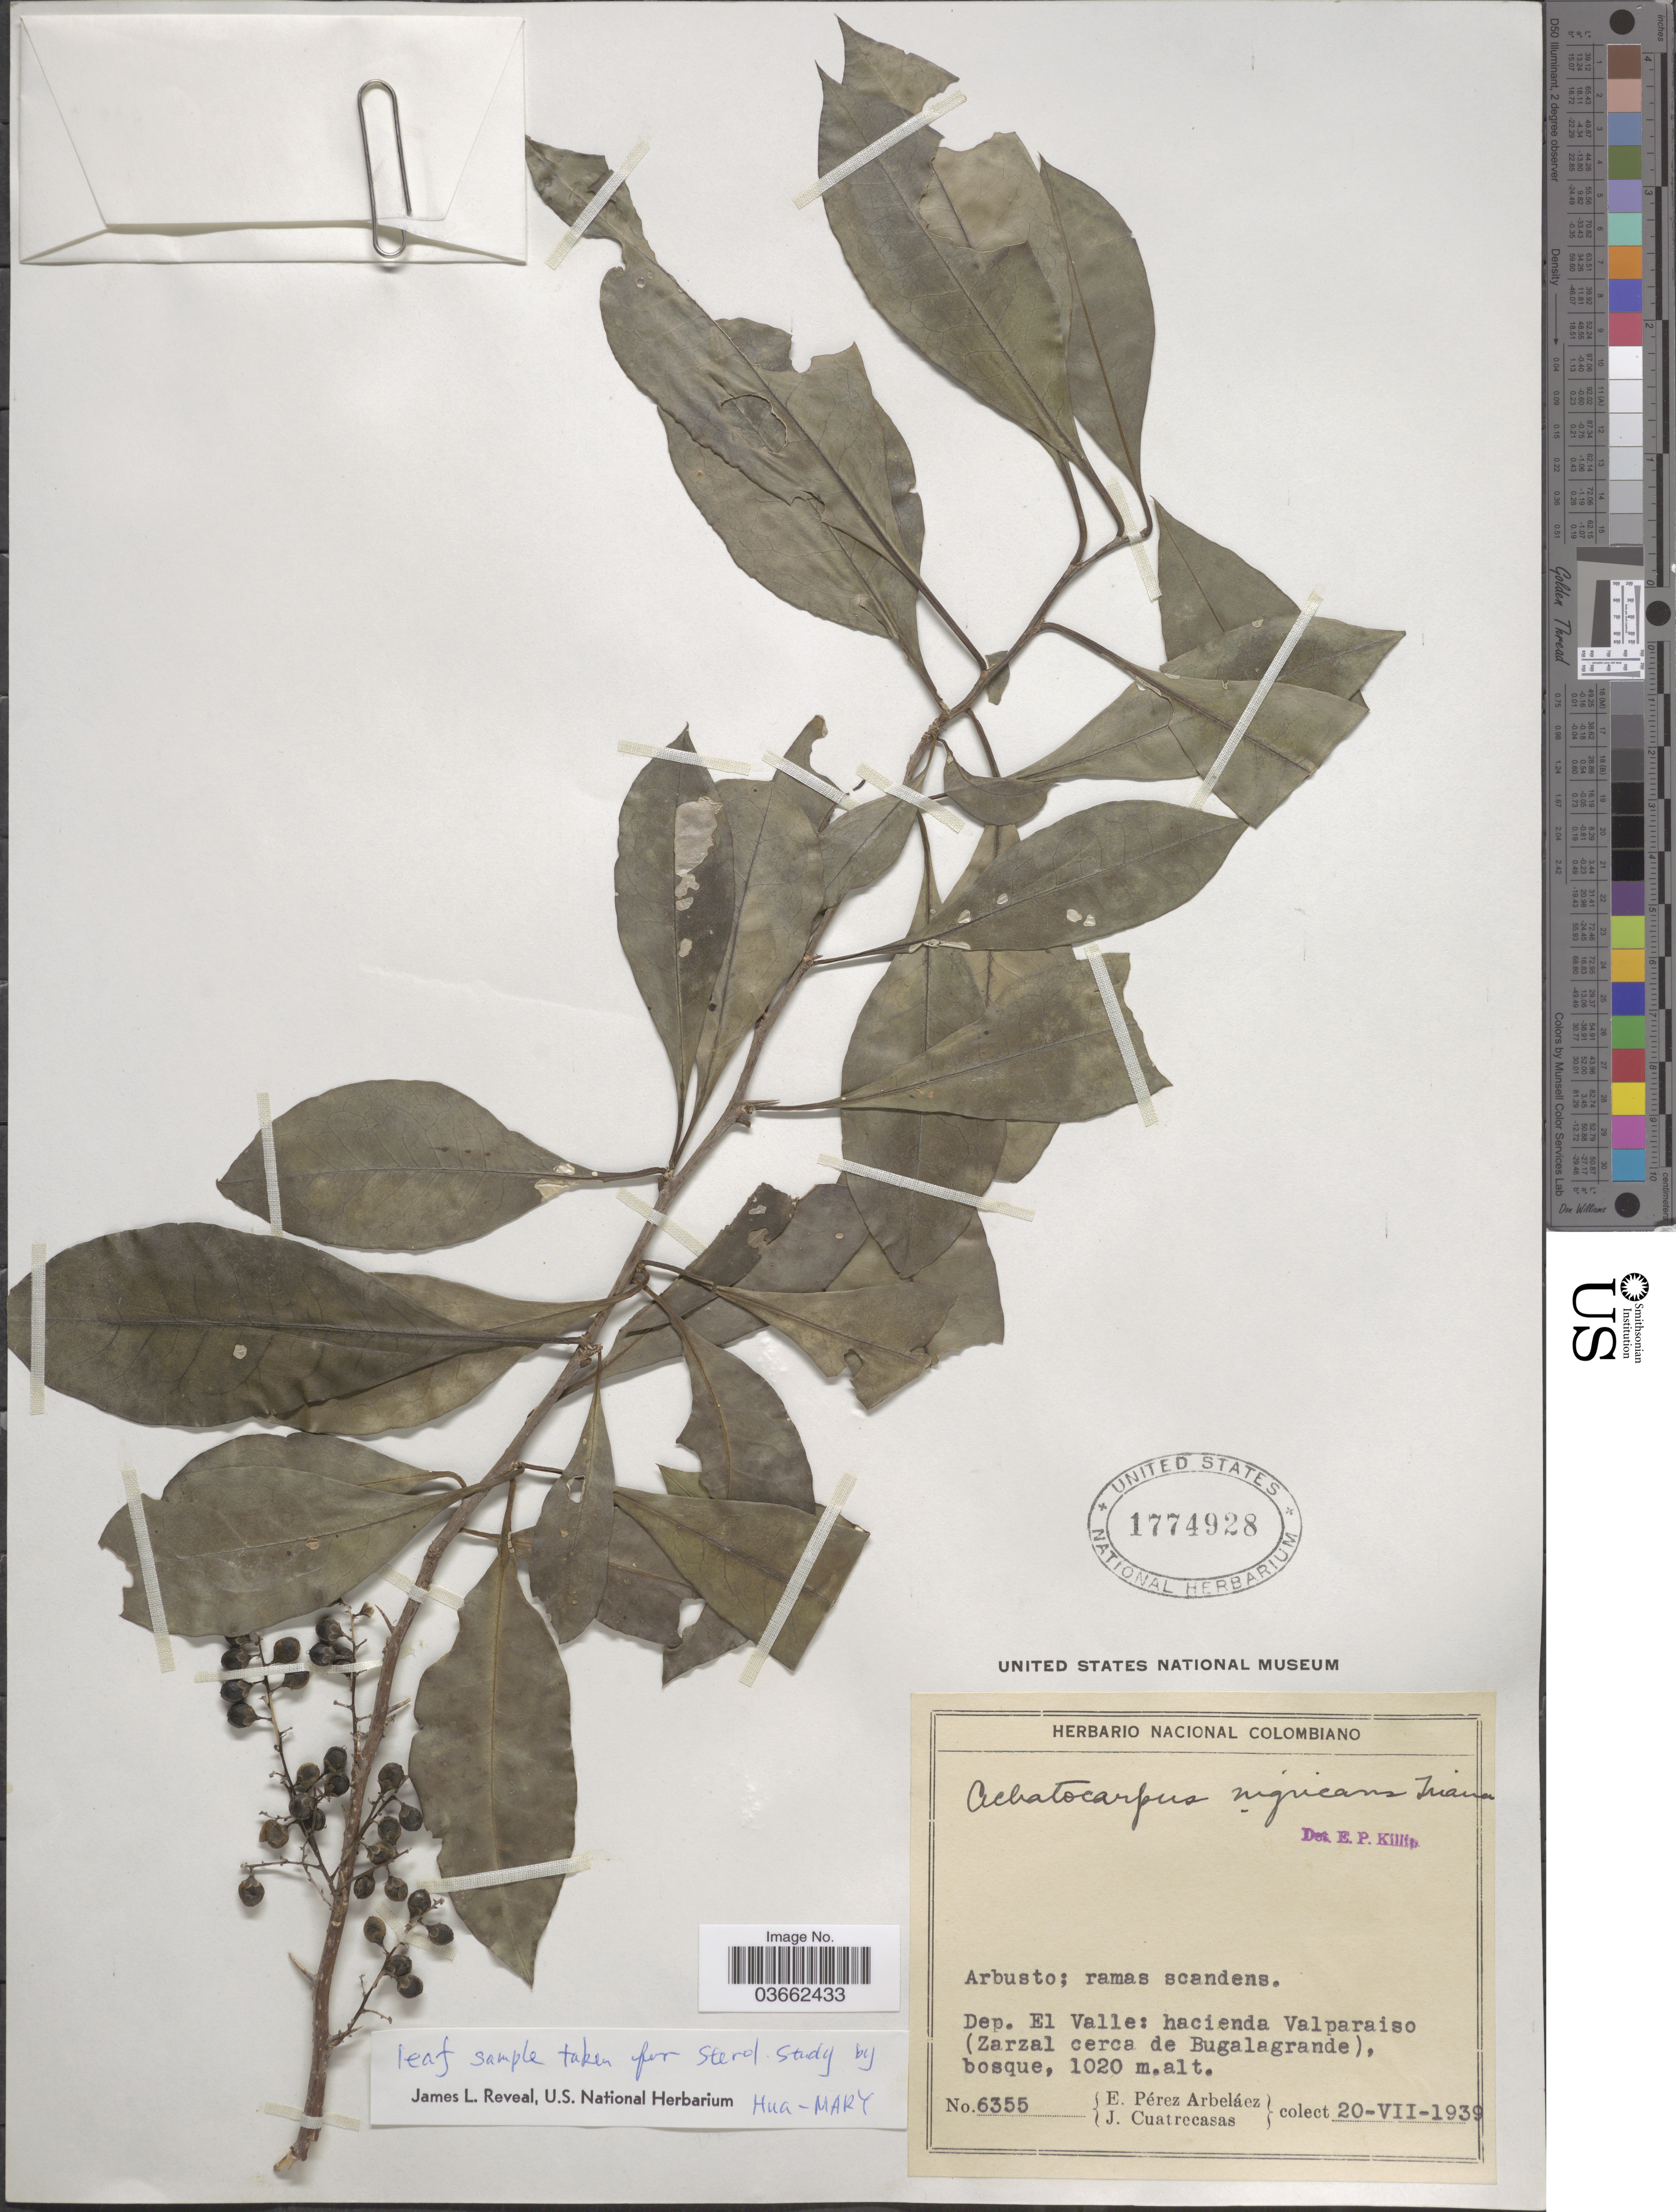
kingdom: Plantae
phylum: Tracheophyta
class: Magnoliopsida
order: Caryophyllales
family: Achatocarpaceae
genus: Achatocarpus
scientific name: Achatocarpus nigricans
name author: Triana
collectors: E. Pérez Arbeláez & J. Cuatrecasas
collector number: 6355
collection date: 1939-07-20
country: Colombia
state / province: Valle del Cauca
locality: Dep. El Valle: hacienda Valparaiso (Zarzal cerca de Bugalagrande).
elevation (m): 1020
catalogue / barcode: US 1774928